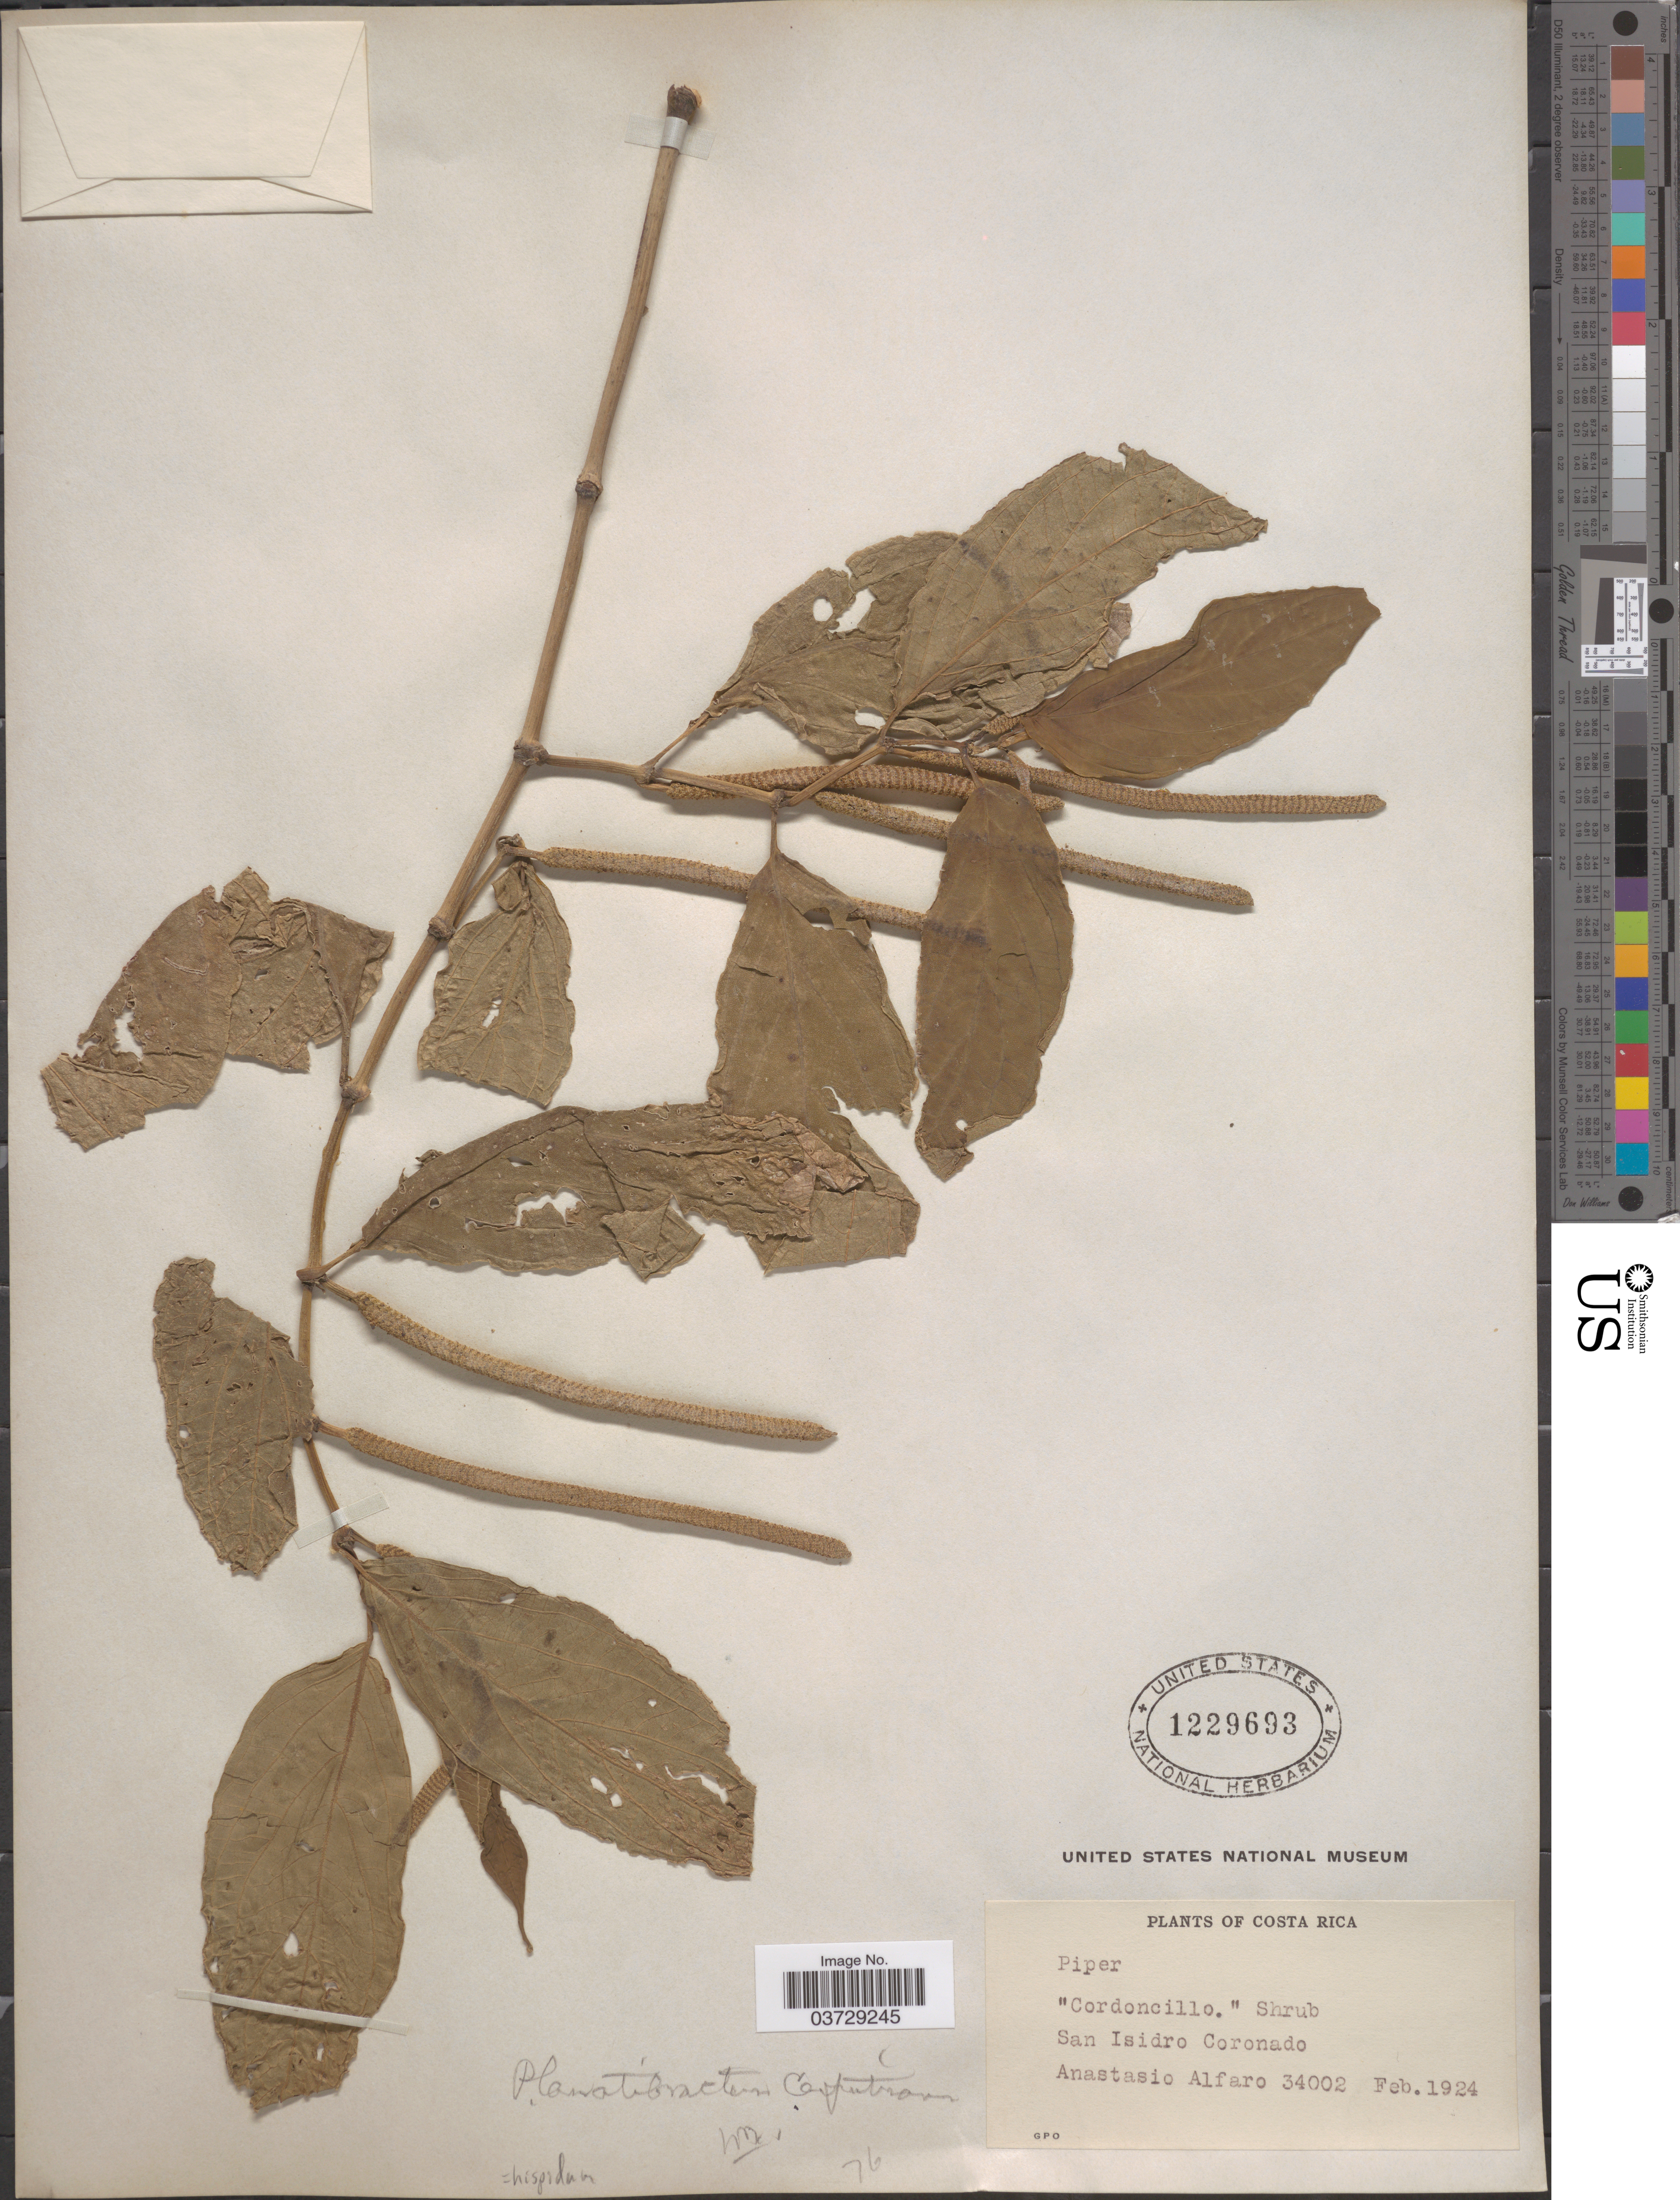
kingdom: Plantae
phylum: Tracheophyta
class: Magnoliopsida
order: Piperales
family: Piperaceae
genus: Piper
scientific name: Piper hispidum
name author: Sw.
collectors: A. Alfaro Gonzalez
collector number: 34002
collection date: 1924-02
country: Costa Rica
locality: San Isidro Coronado.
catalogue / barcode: US 1229693